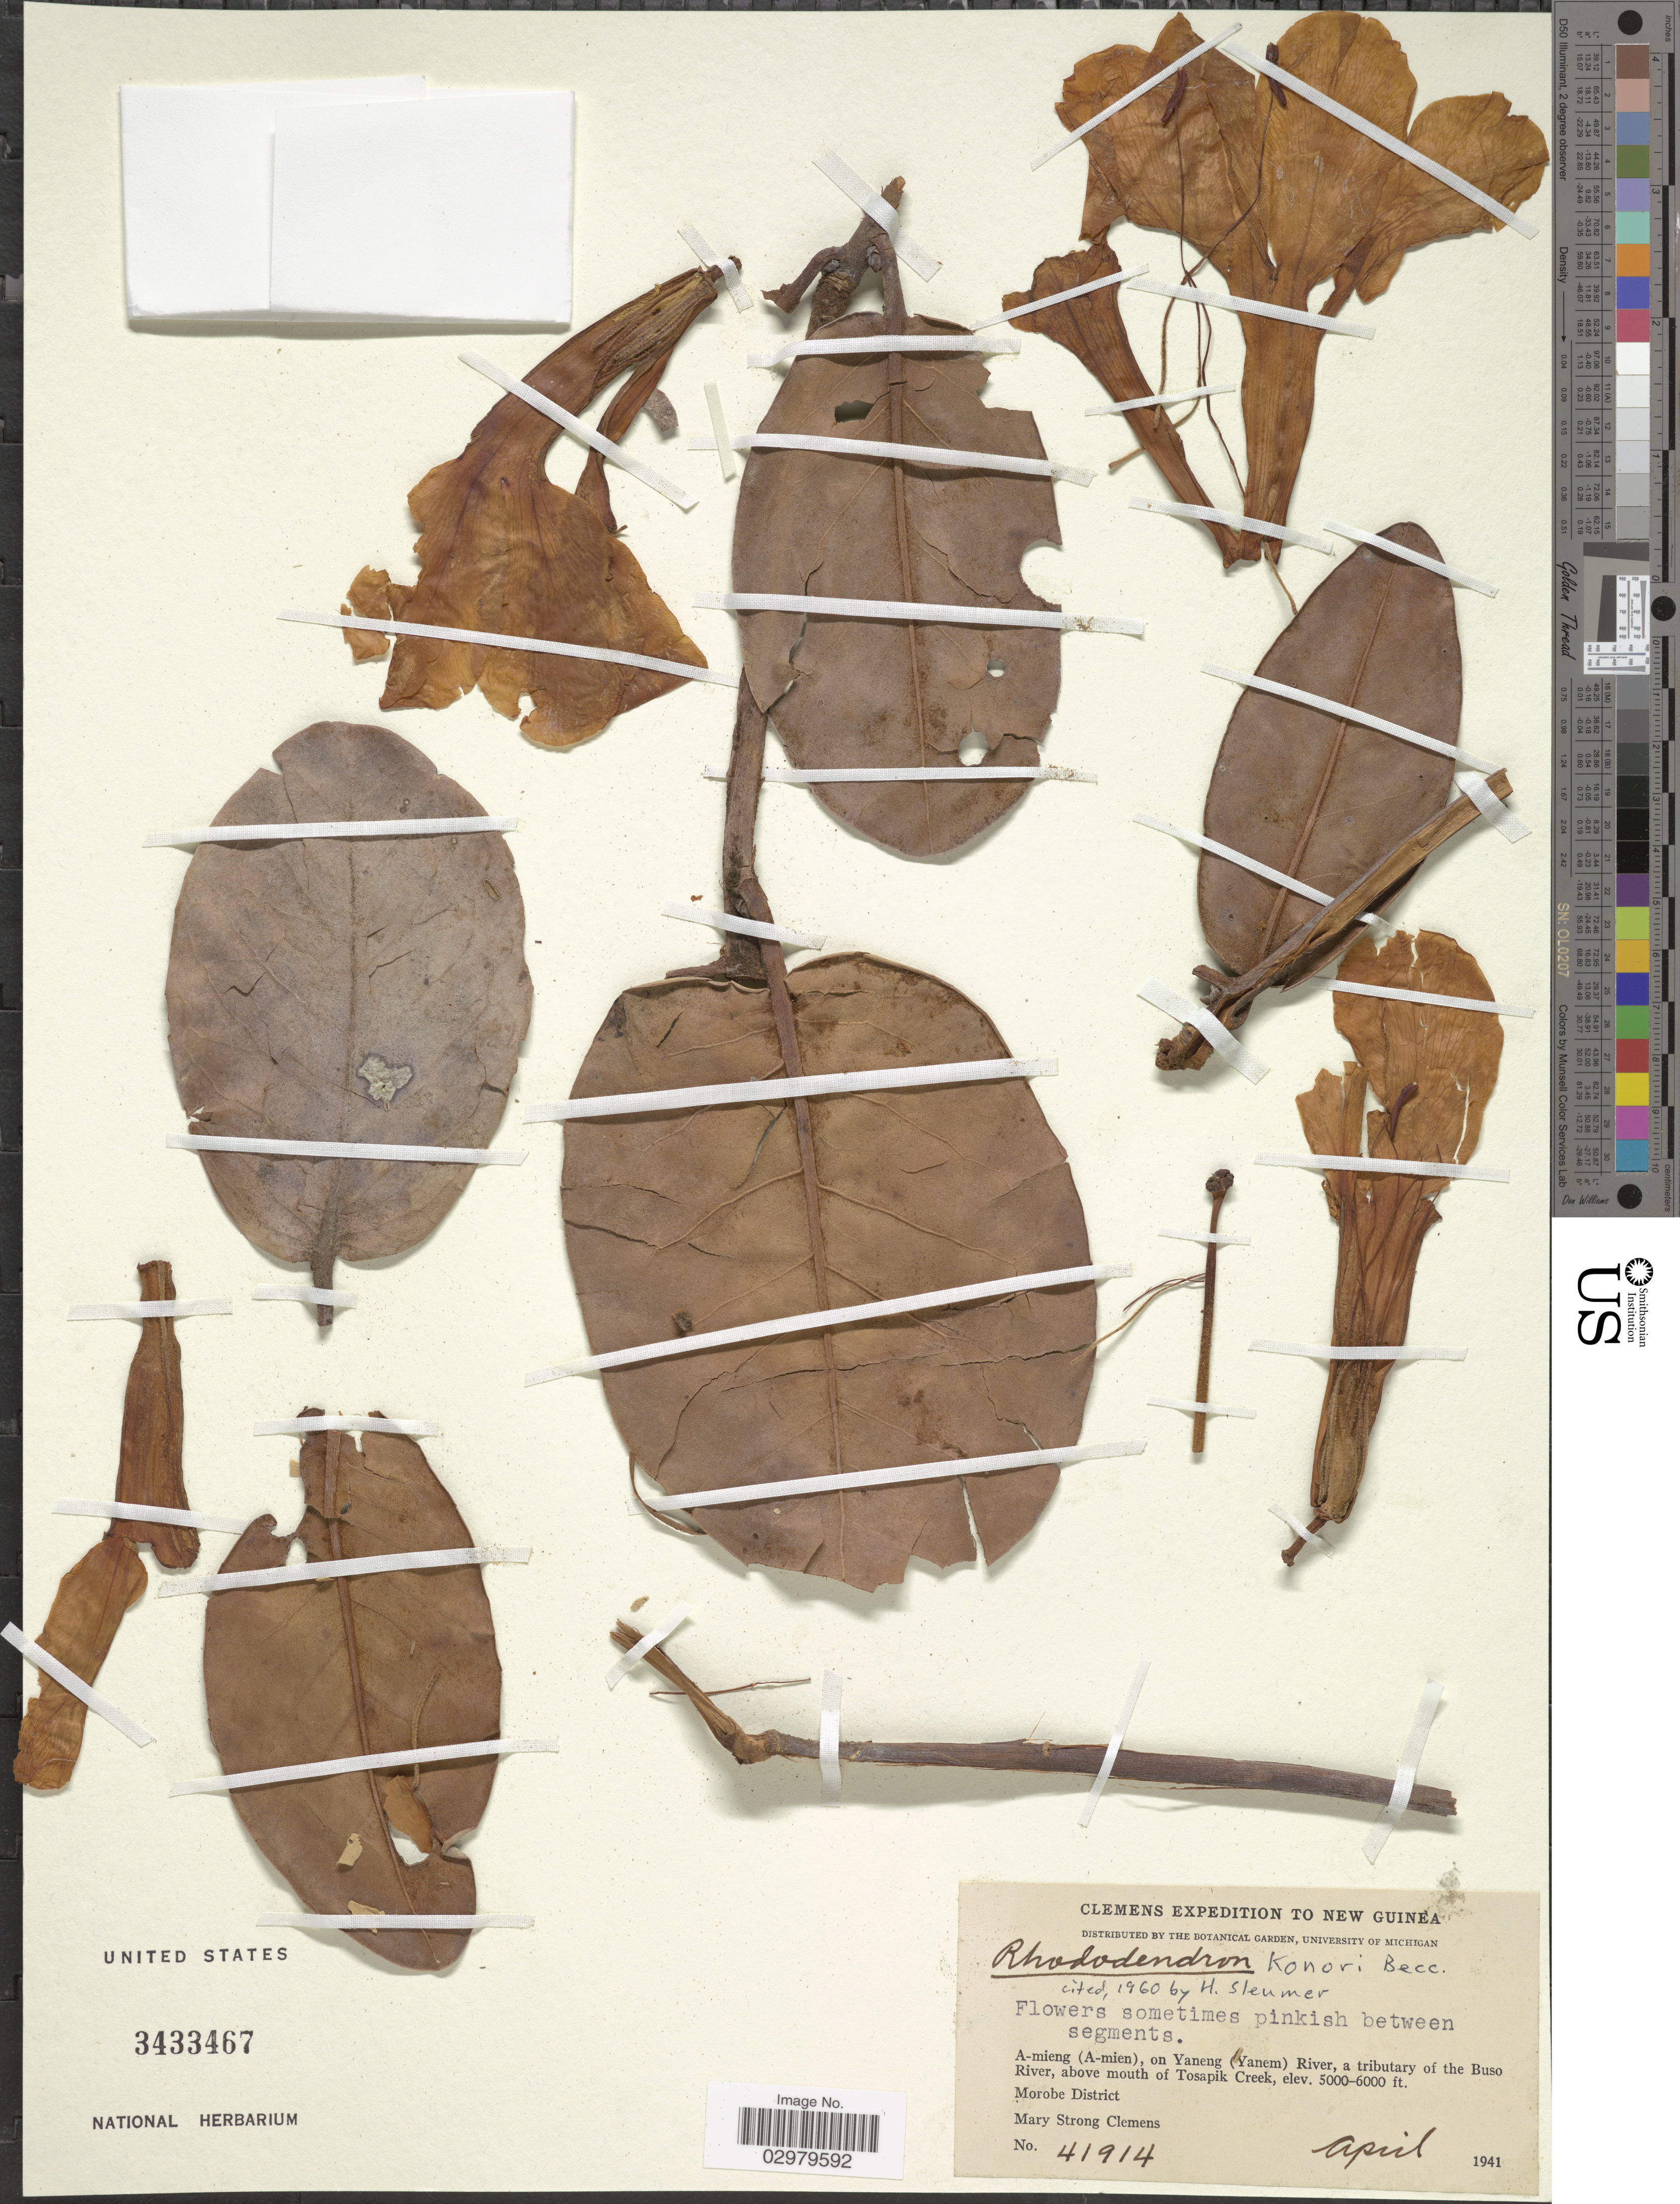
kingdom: Plantae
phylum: Tracheophyta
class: Magnoliopsida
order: Ericales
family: Ericaceae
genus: Rhododendron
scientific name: Rhododendron konori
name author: Becc.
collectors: M. S. Clemens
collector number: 41914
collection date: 1941-04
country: Papua New Guinea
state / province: Morobe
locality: New Guinea. A-mieng (A-mien), on Yaneng (Yanem) River, a tributary of the Buso River, about mouth of Tosapik Creek. Morobe District.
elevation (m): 1524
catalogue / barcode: US 3433467